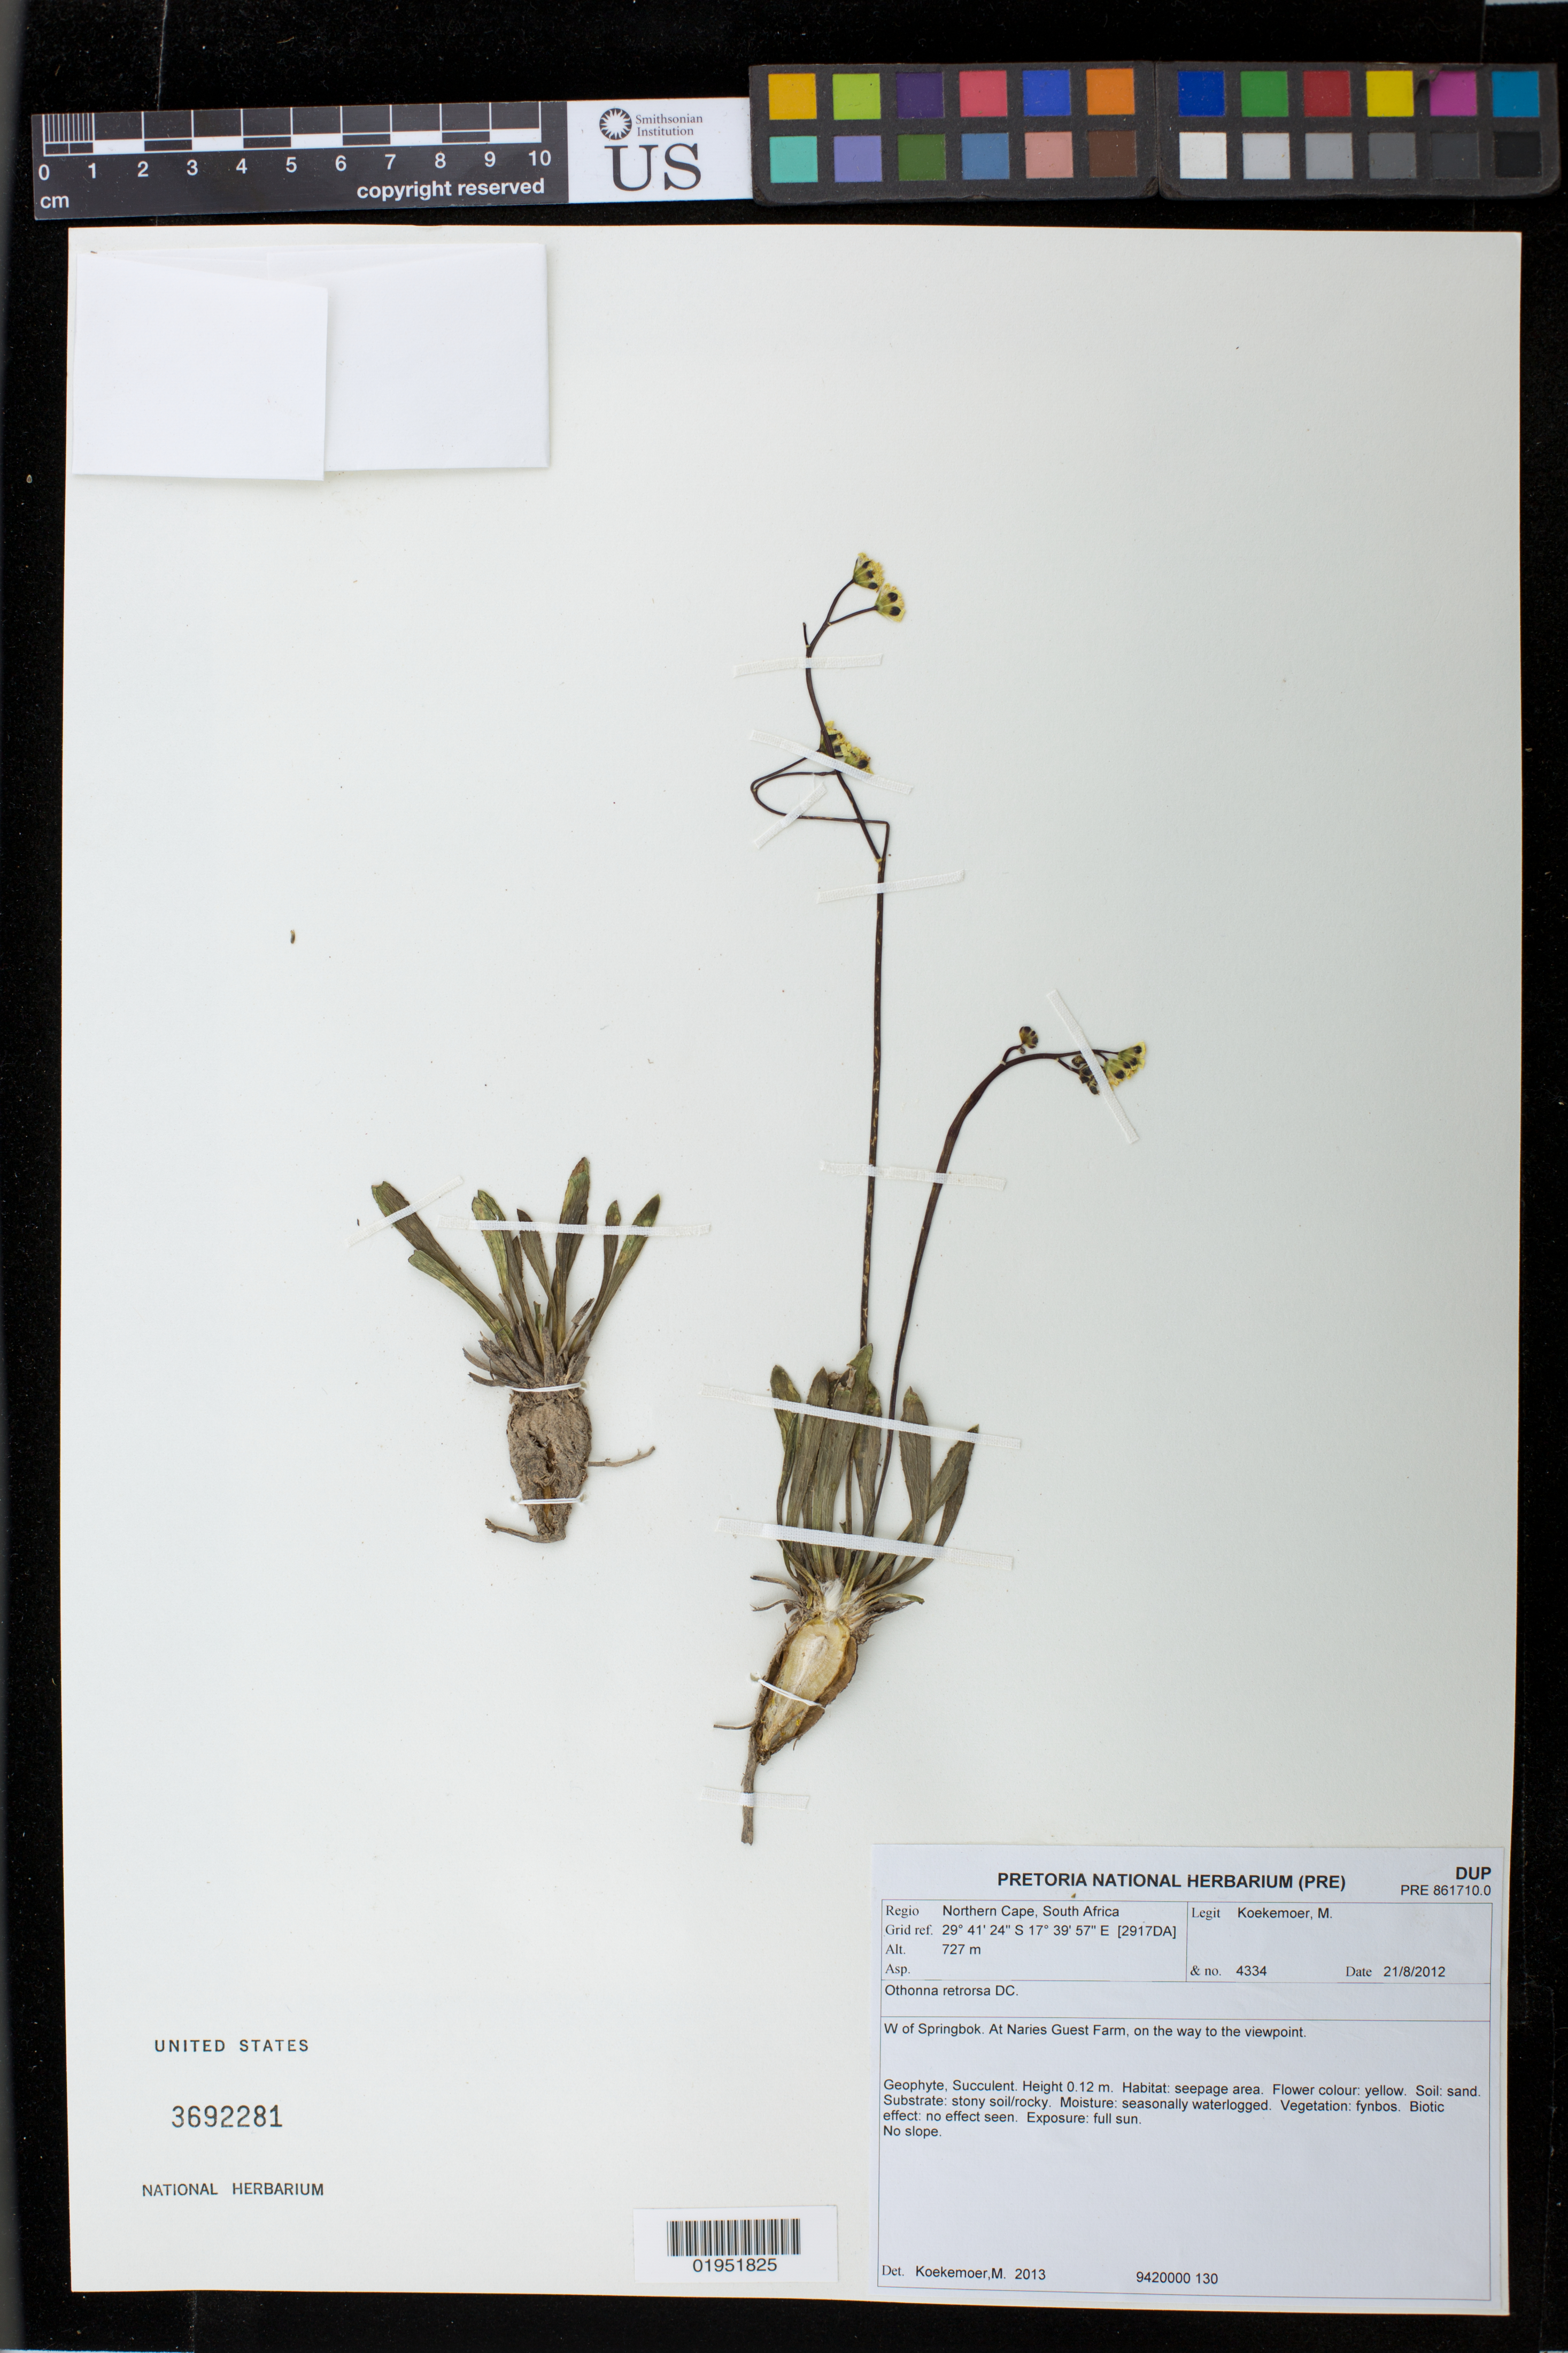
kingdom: Plantae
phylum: Tracheophyta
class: Magnoliopsida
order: Asterales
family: Asteraceae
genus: Othonna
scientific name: Othonna retrorsa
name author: DC.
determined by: Koekemoer, M.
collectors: M. Koekemoer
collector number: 4334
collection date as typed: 21 Aug 2012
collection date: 2012-08-21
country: South Africa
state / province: Northern Cape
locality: W of Springbok. At Naries Guest Fram, on the way to the viewpoint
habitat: Stony sandy soil; full sun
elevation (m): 727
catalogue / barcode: US 3692281